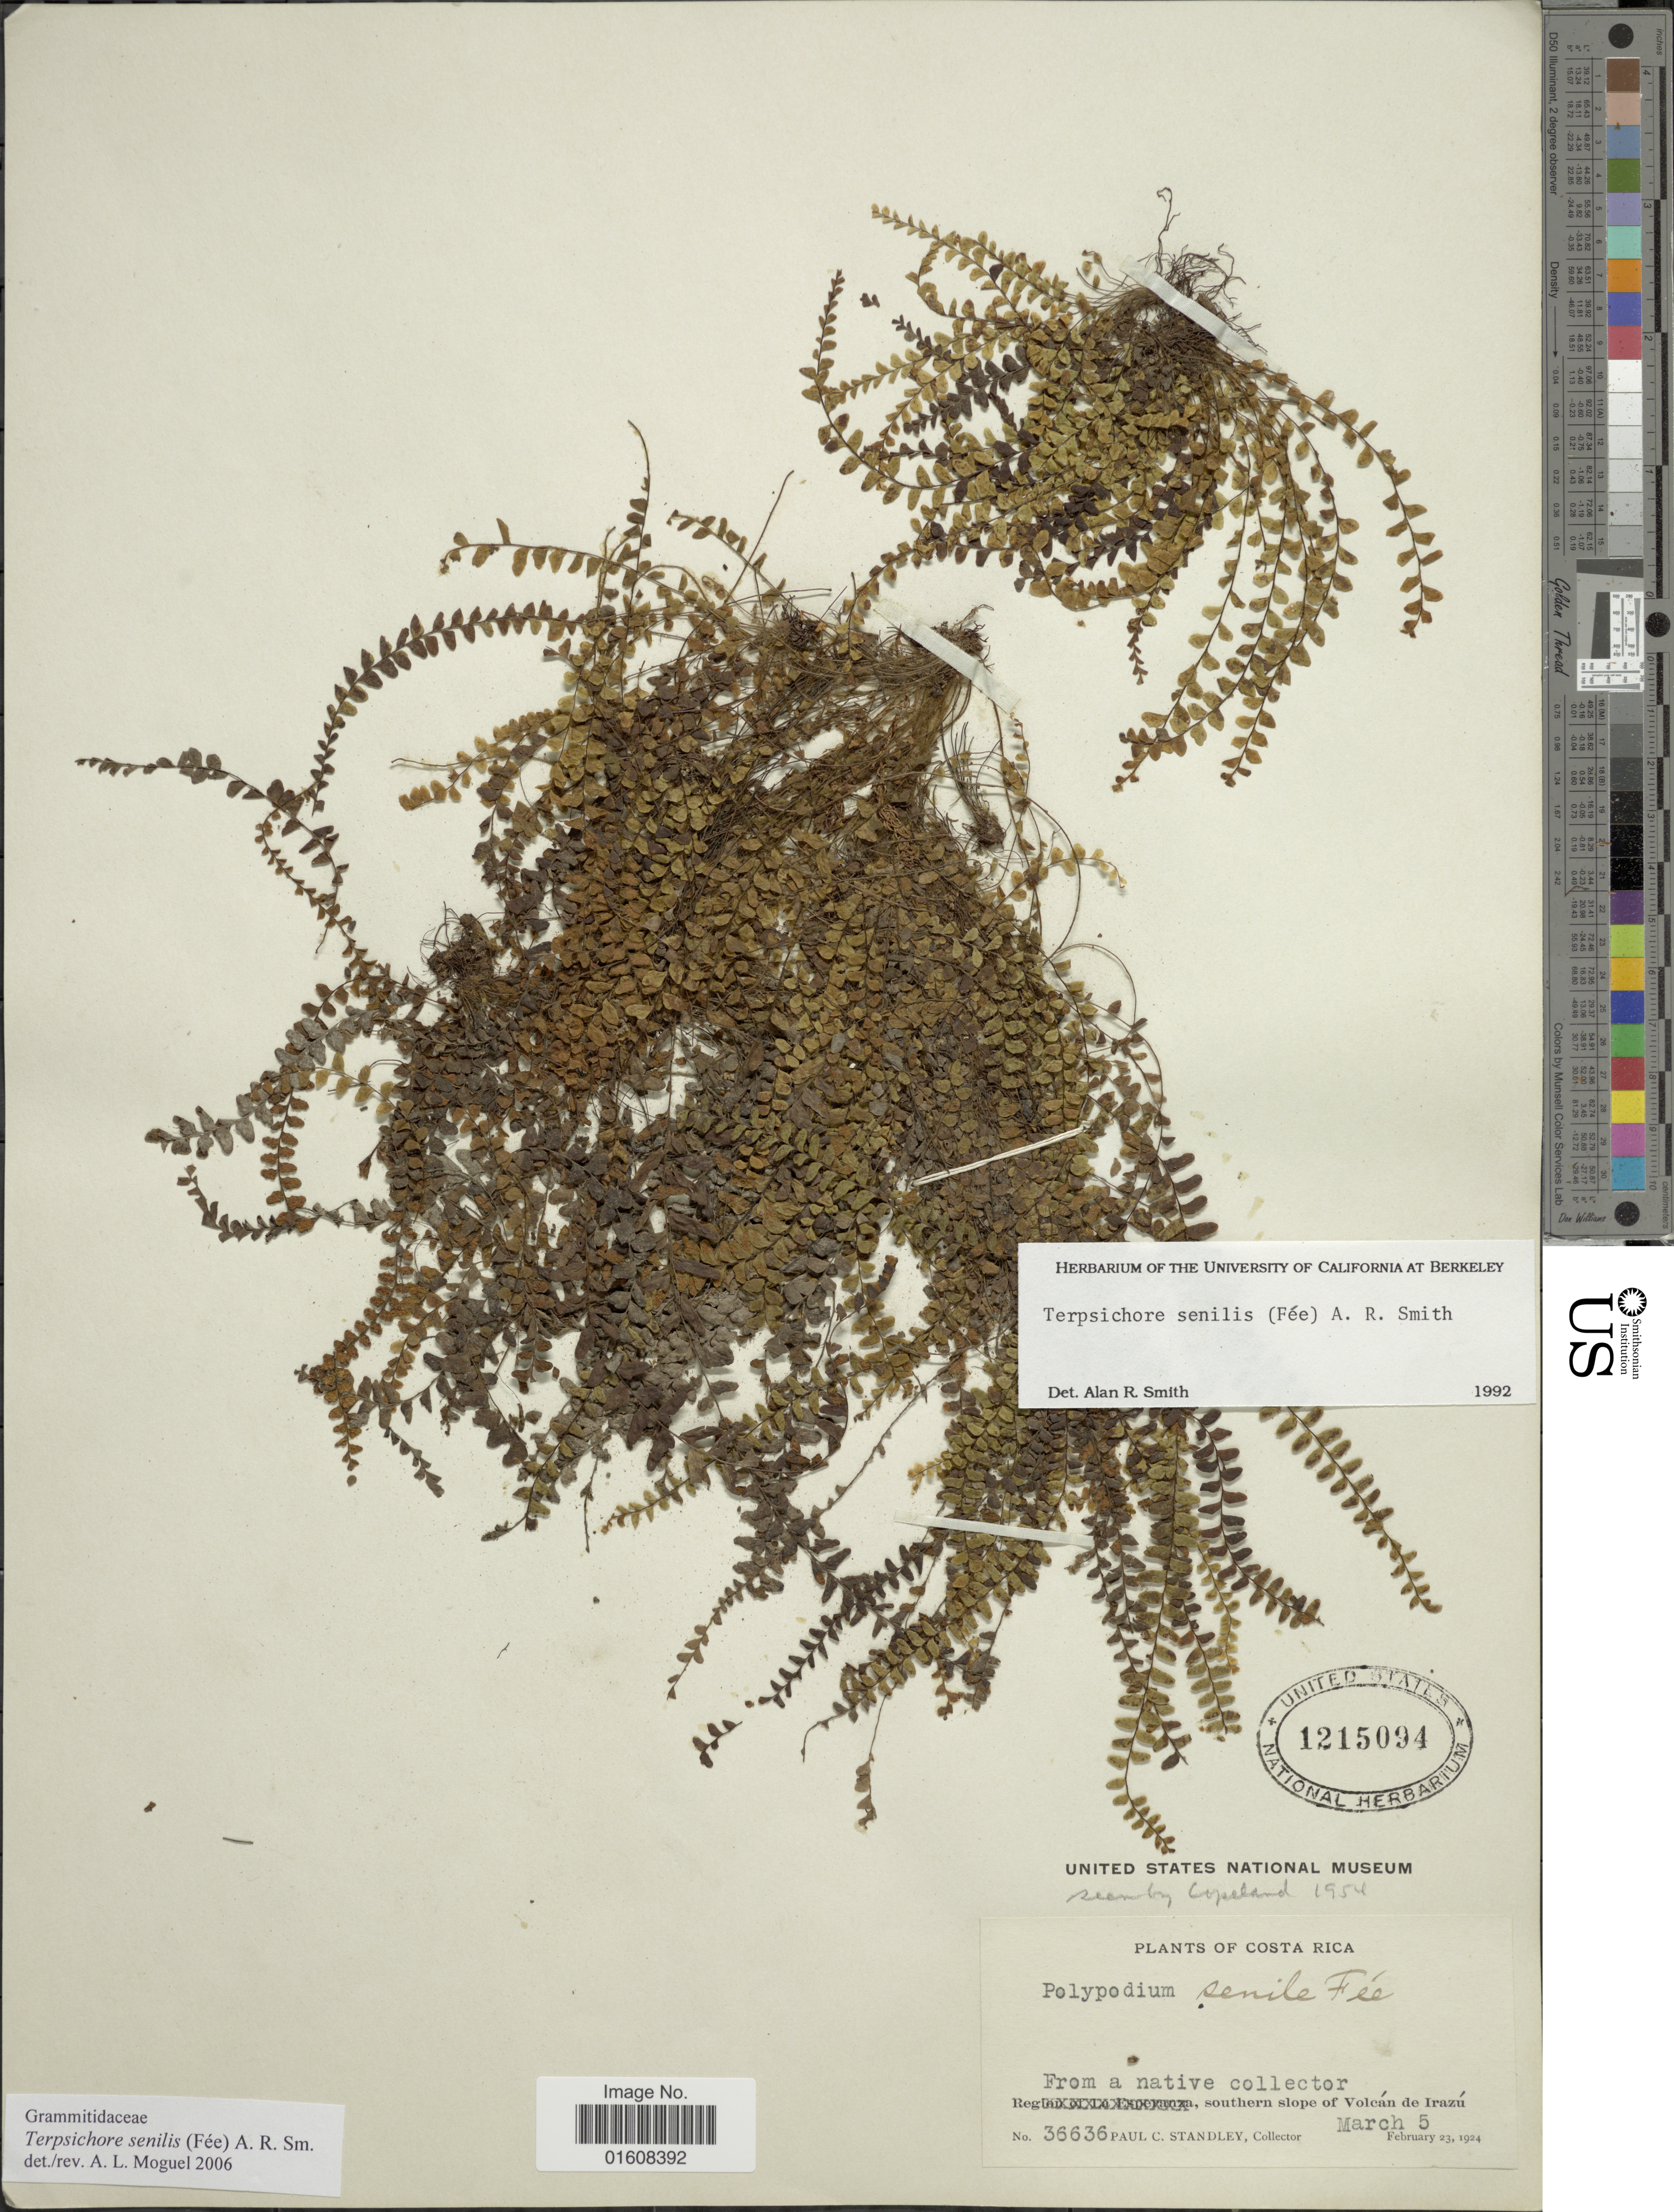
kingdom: Plantae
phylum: Tracheophyta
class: Polypodiopsida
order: Polypodiales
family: Polypodiaceae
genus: Alansmia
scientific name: Alansmia senilis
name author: (Fée) Moguel & M. Kessler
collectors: P. C. Standley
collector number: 36636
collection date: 1924-03-05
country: Costa Rica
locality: Southern slope of Volcán de Irazú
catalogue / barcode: US 1215094